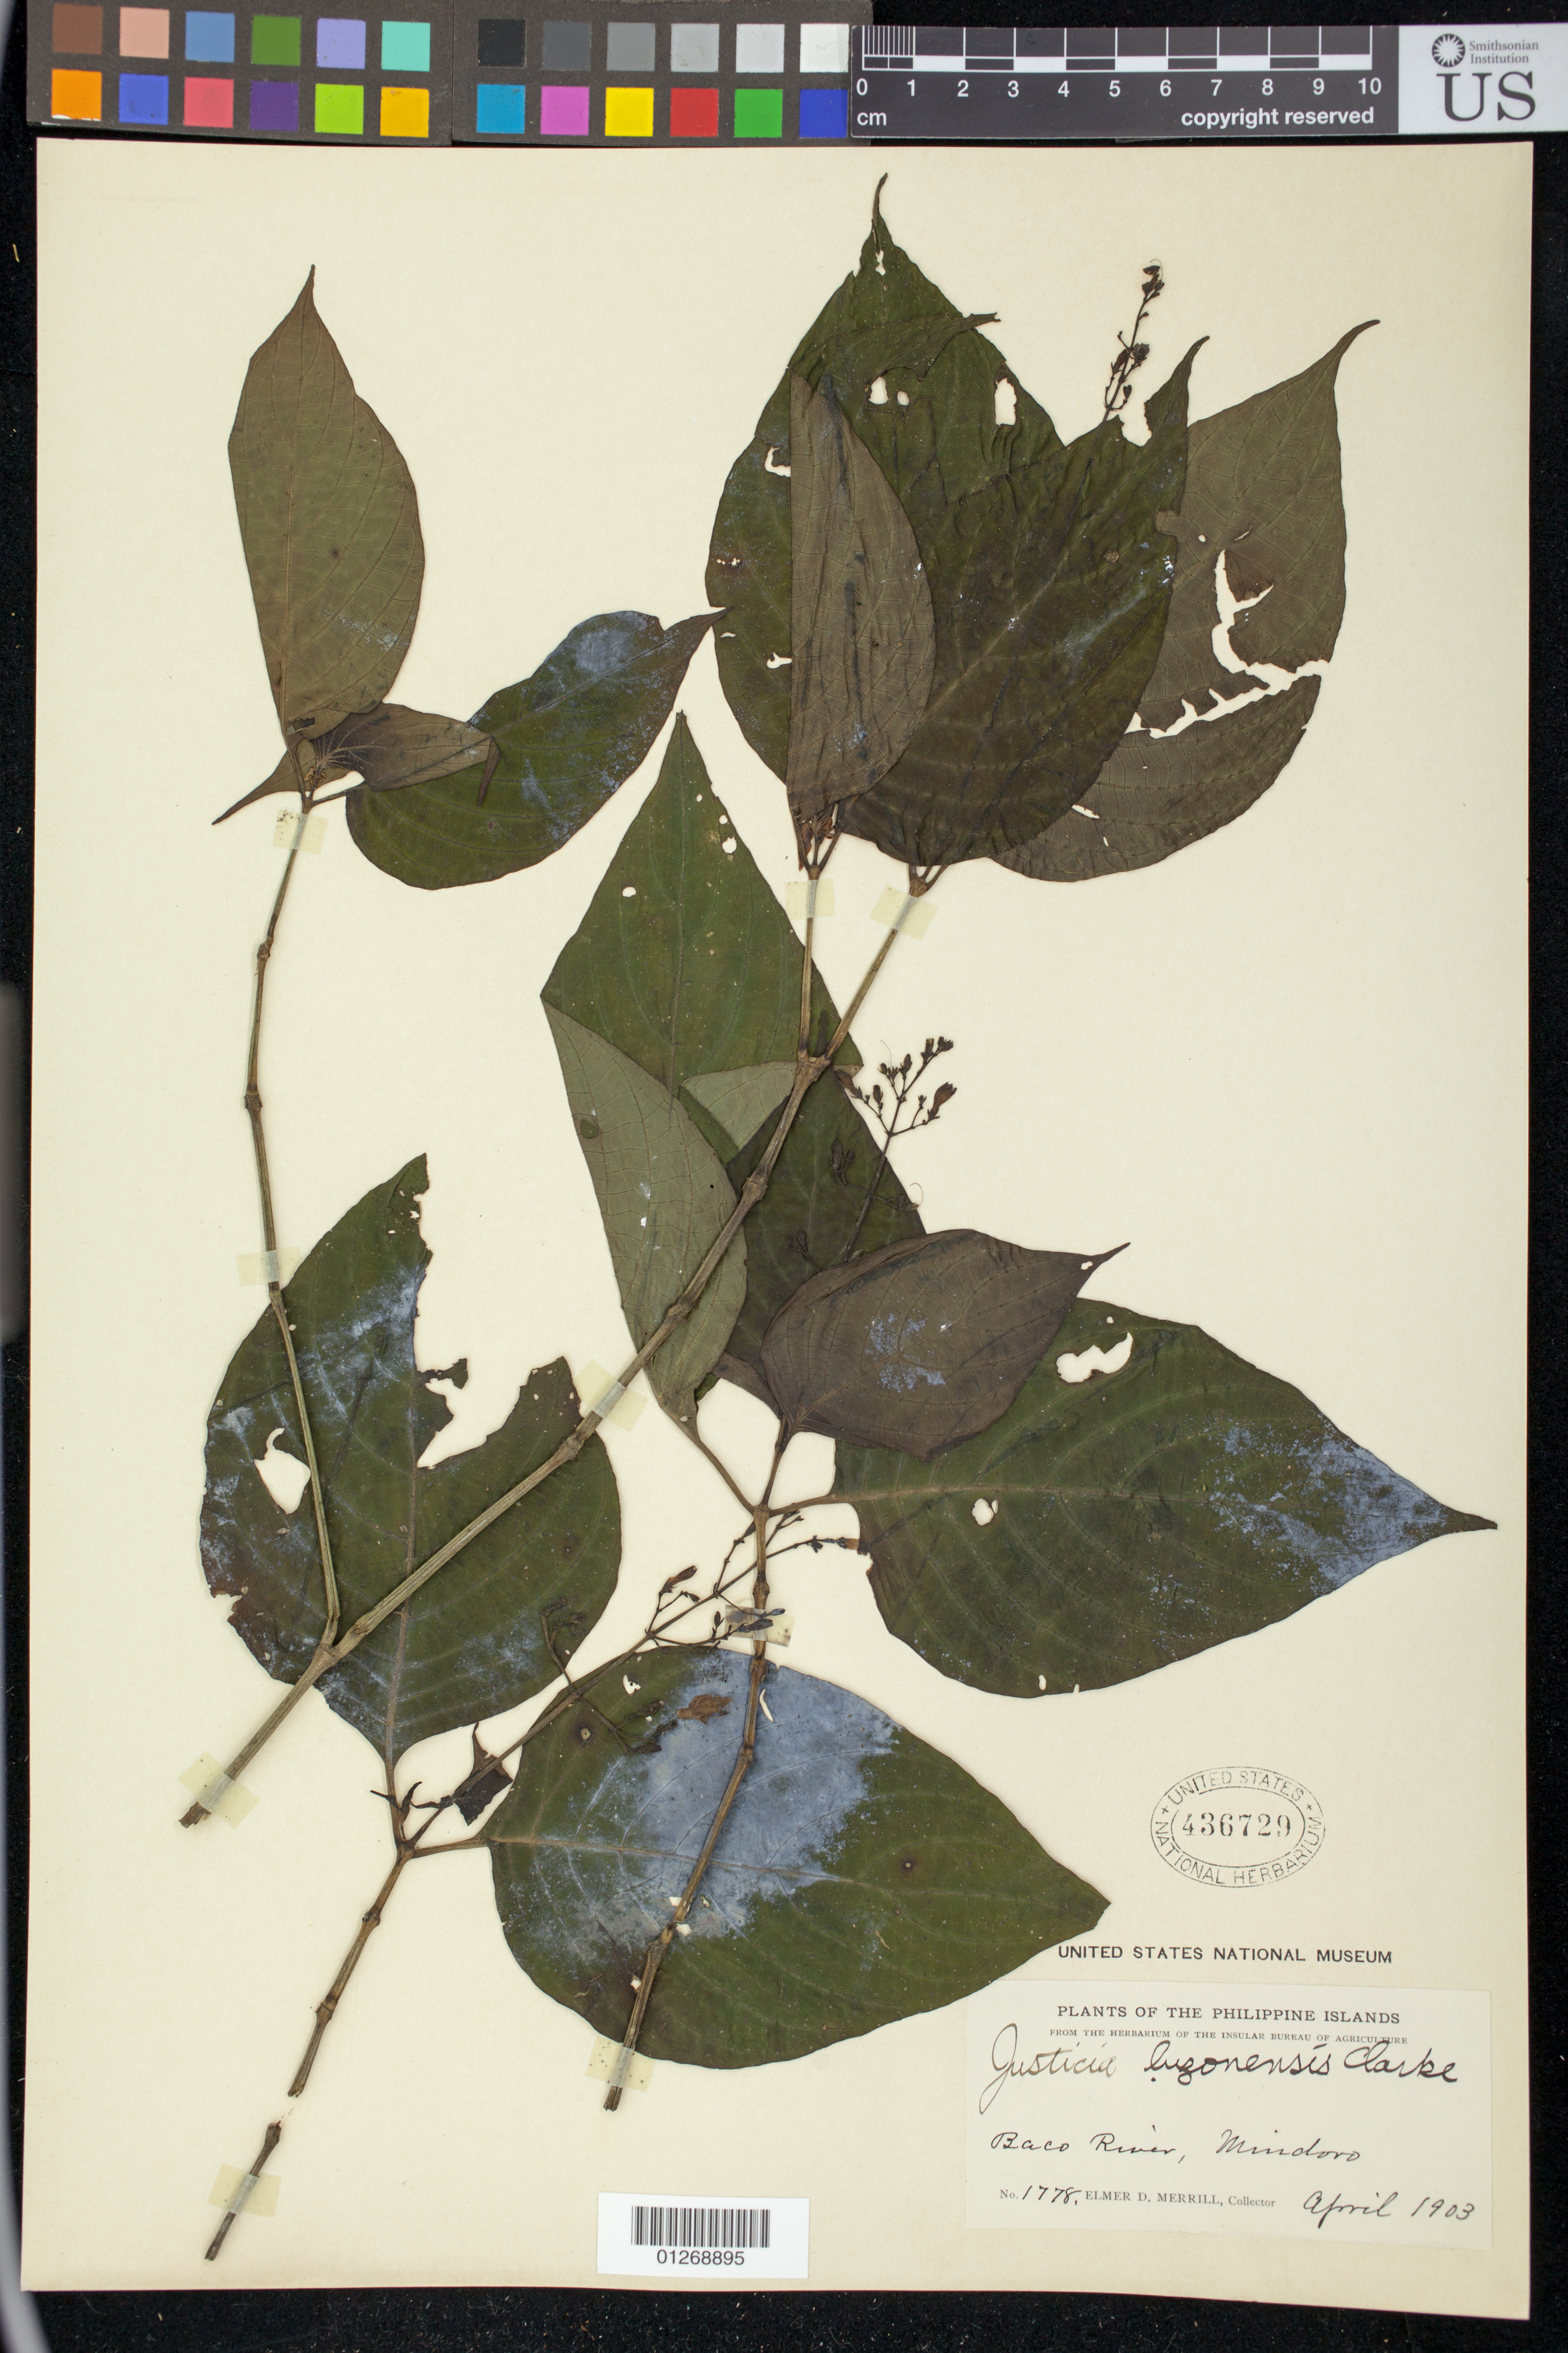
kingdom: Plantae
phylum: Tracheophyta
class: Magnoliopsida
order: Lamiales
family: Acanthaceae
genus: Justicia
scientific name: Justicia luzonensis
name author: C.B. Clarke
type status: Isosyntype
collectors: E. D. Merrill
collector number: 1778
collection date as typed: Apr 1903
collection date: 1903-04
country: Philippines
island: Mindoro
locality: Baco River, Mindoro.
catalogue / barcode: US 436729